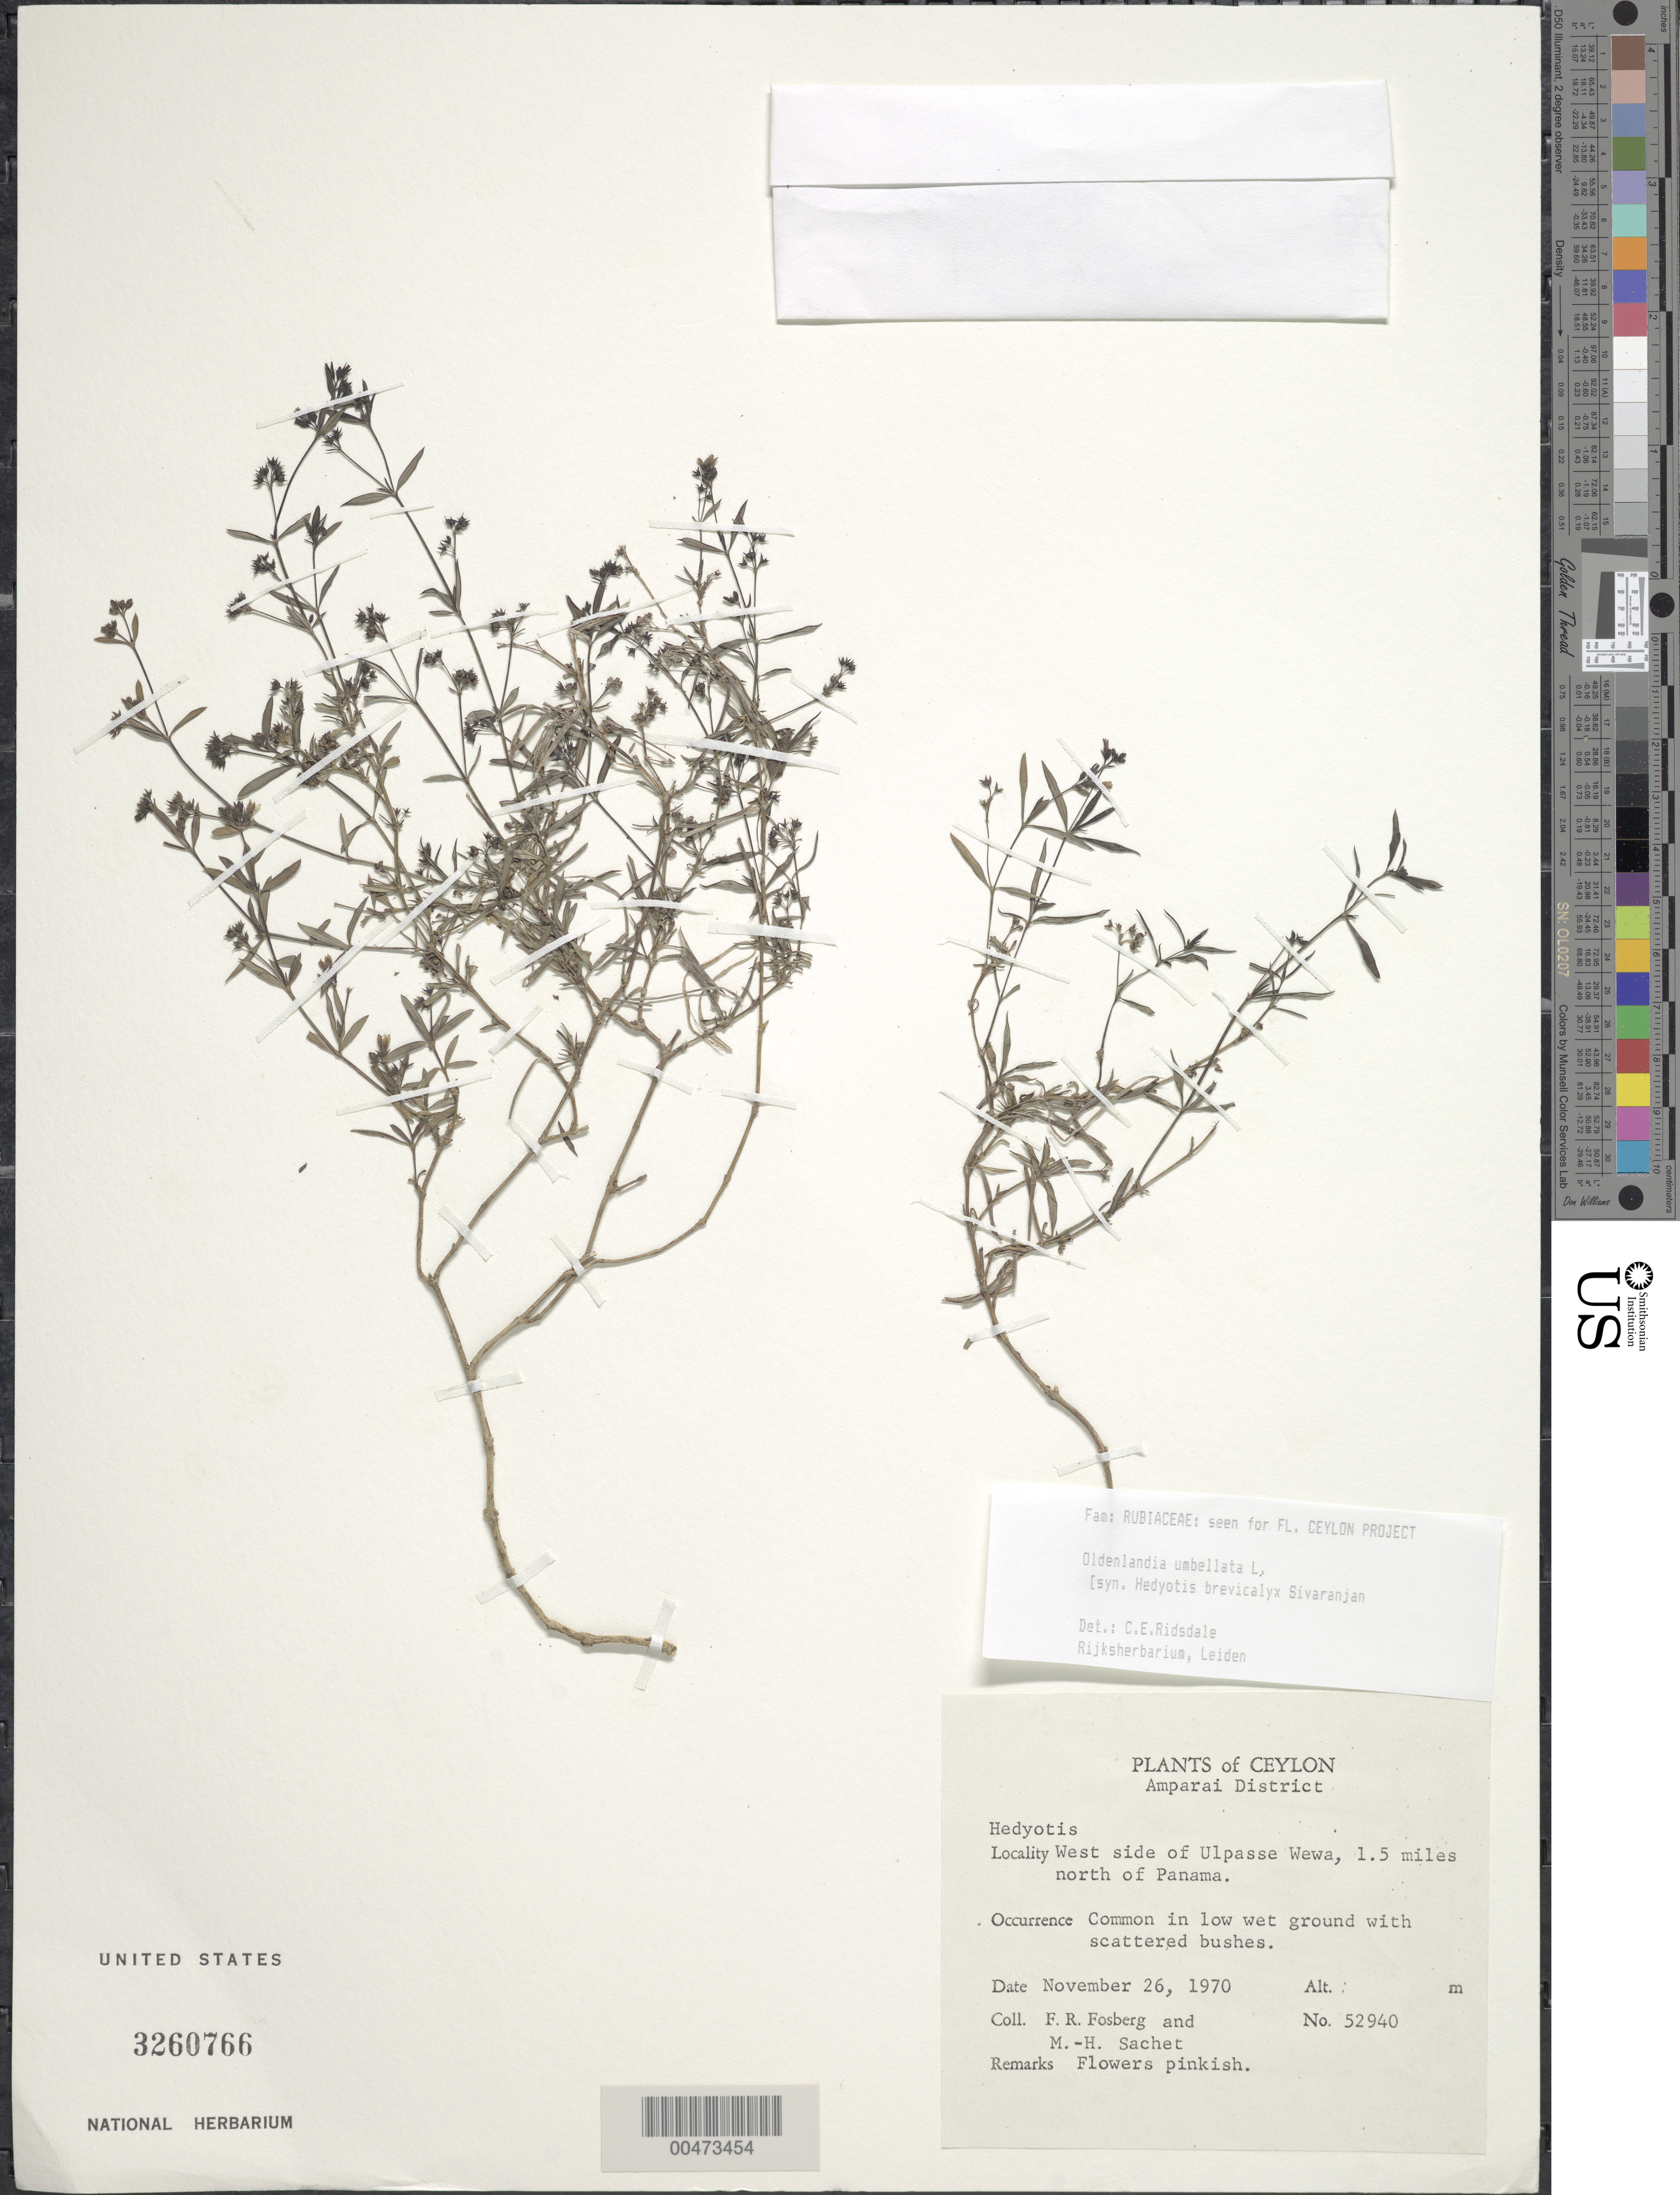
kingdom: Plantae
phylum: Tracheophyta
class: Magnoliopsida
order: Gentianales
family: Rubiaceae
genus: Oldenlandia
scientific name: Oldenlandia umbellata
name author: L.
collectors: F. R. Fosberg & M.-H. Sachet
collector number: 52940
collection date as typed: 26 Nov 1970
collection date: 1970-11-26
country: Sri Lanka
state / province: Eastern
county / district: Ampara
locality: W side of Ulpasse Wewa, 1.5 mi N of Panama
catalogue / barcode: US 3260766